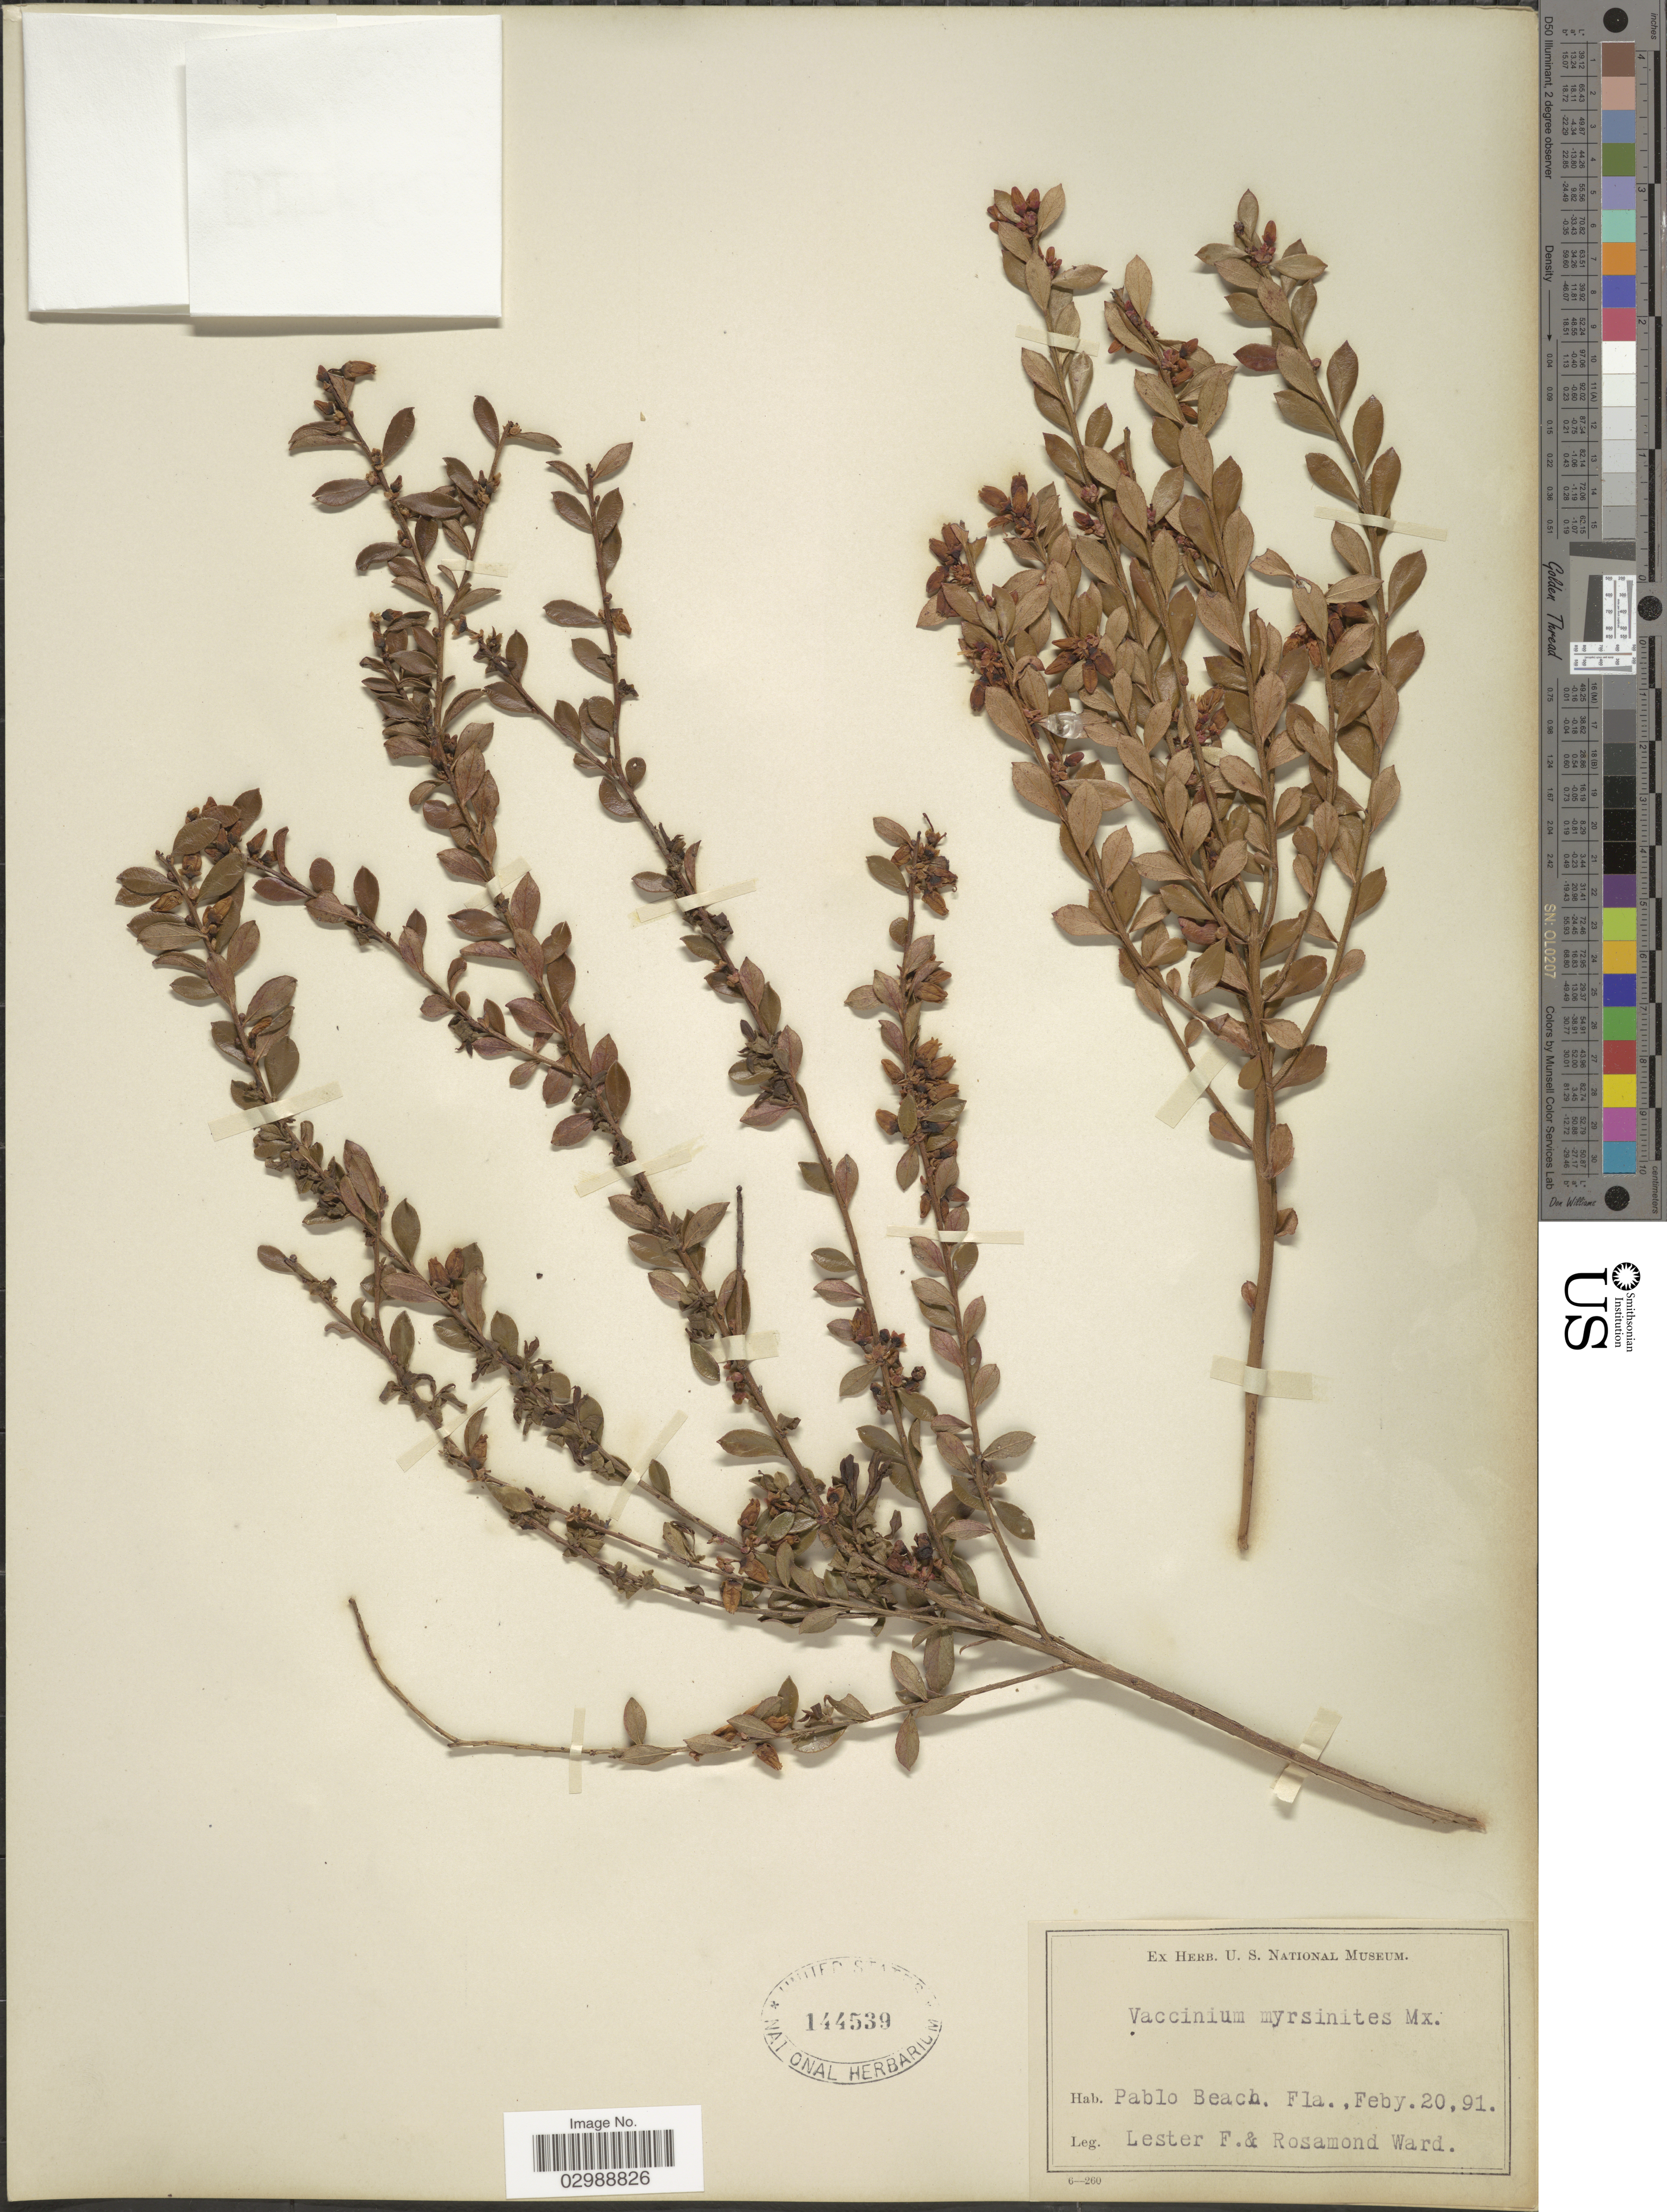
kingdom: Plantae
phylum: Tracheophyta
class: Magnoliopsida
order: Ericales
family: Ericaceae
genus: Vaccinium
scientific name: Vaccinium nitidum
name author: Andrews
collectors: L. F. Ward & R. Ward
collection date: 1891-02-20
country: United States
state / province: Florida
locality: Pablo Beach.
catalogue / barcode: US 144539